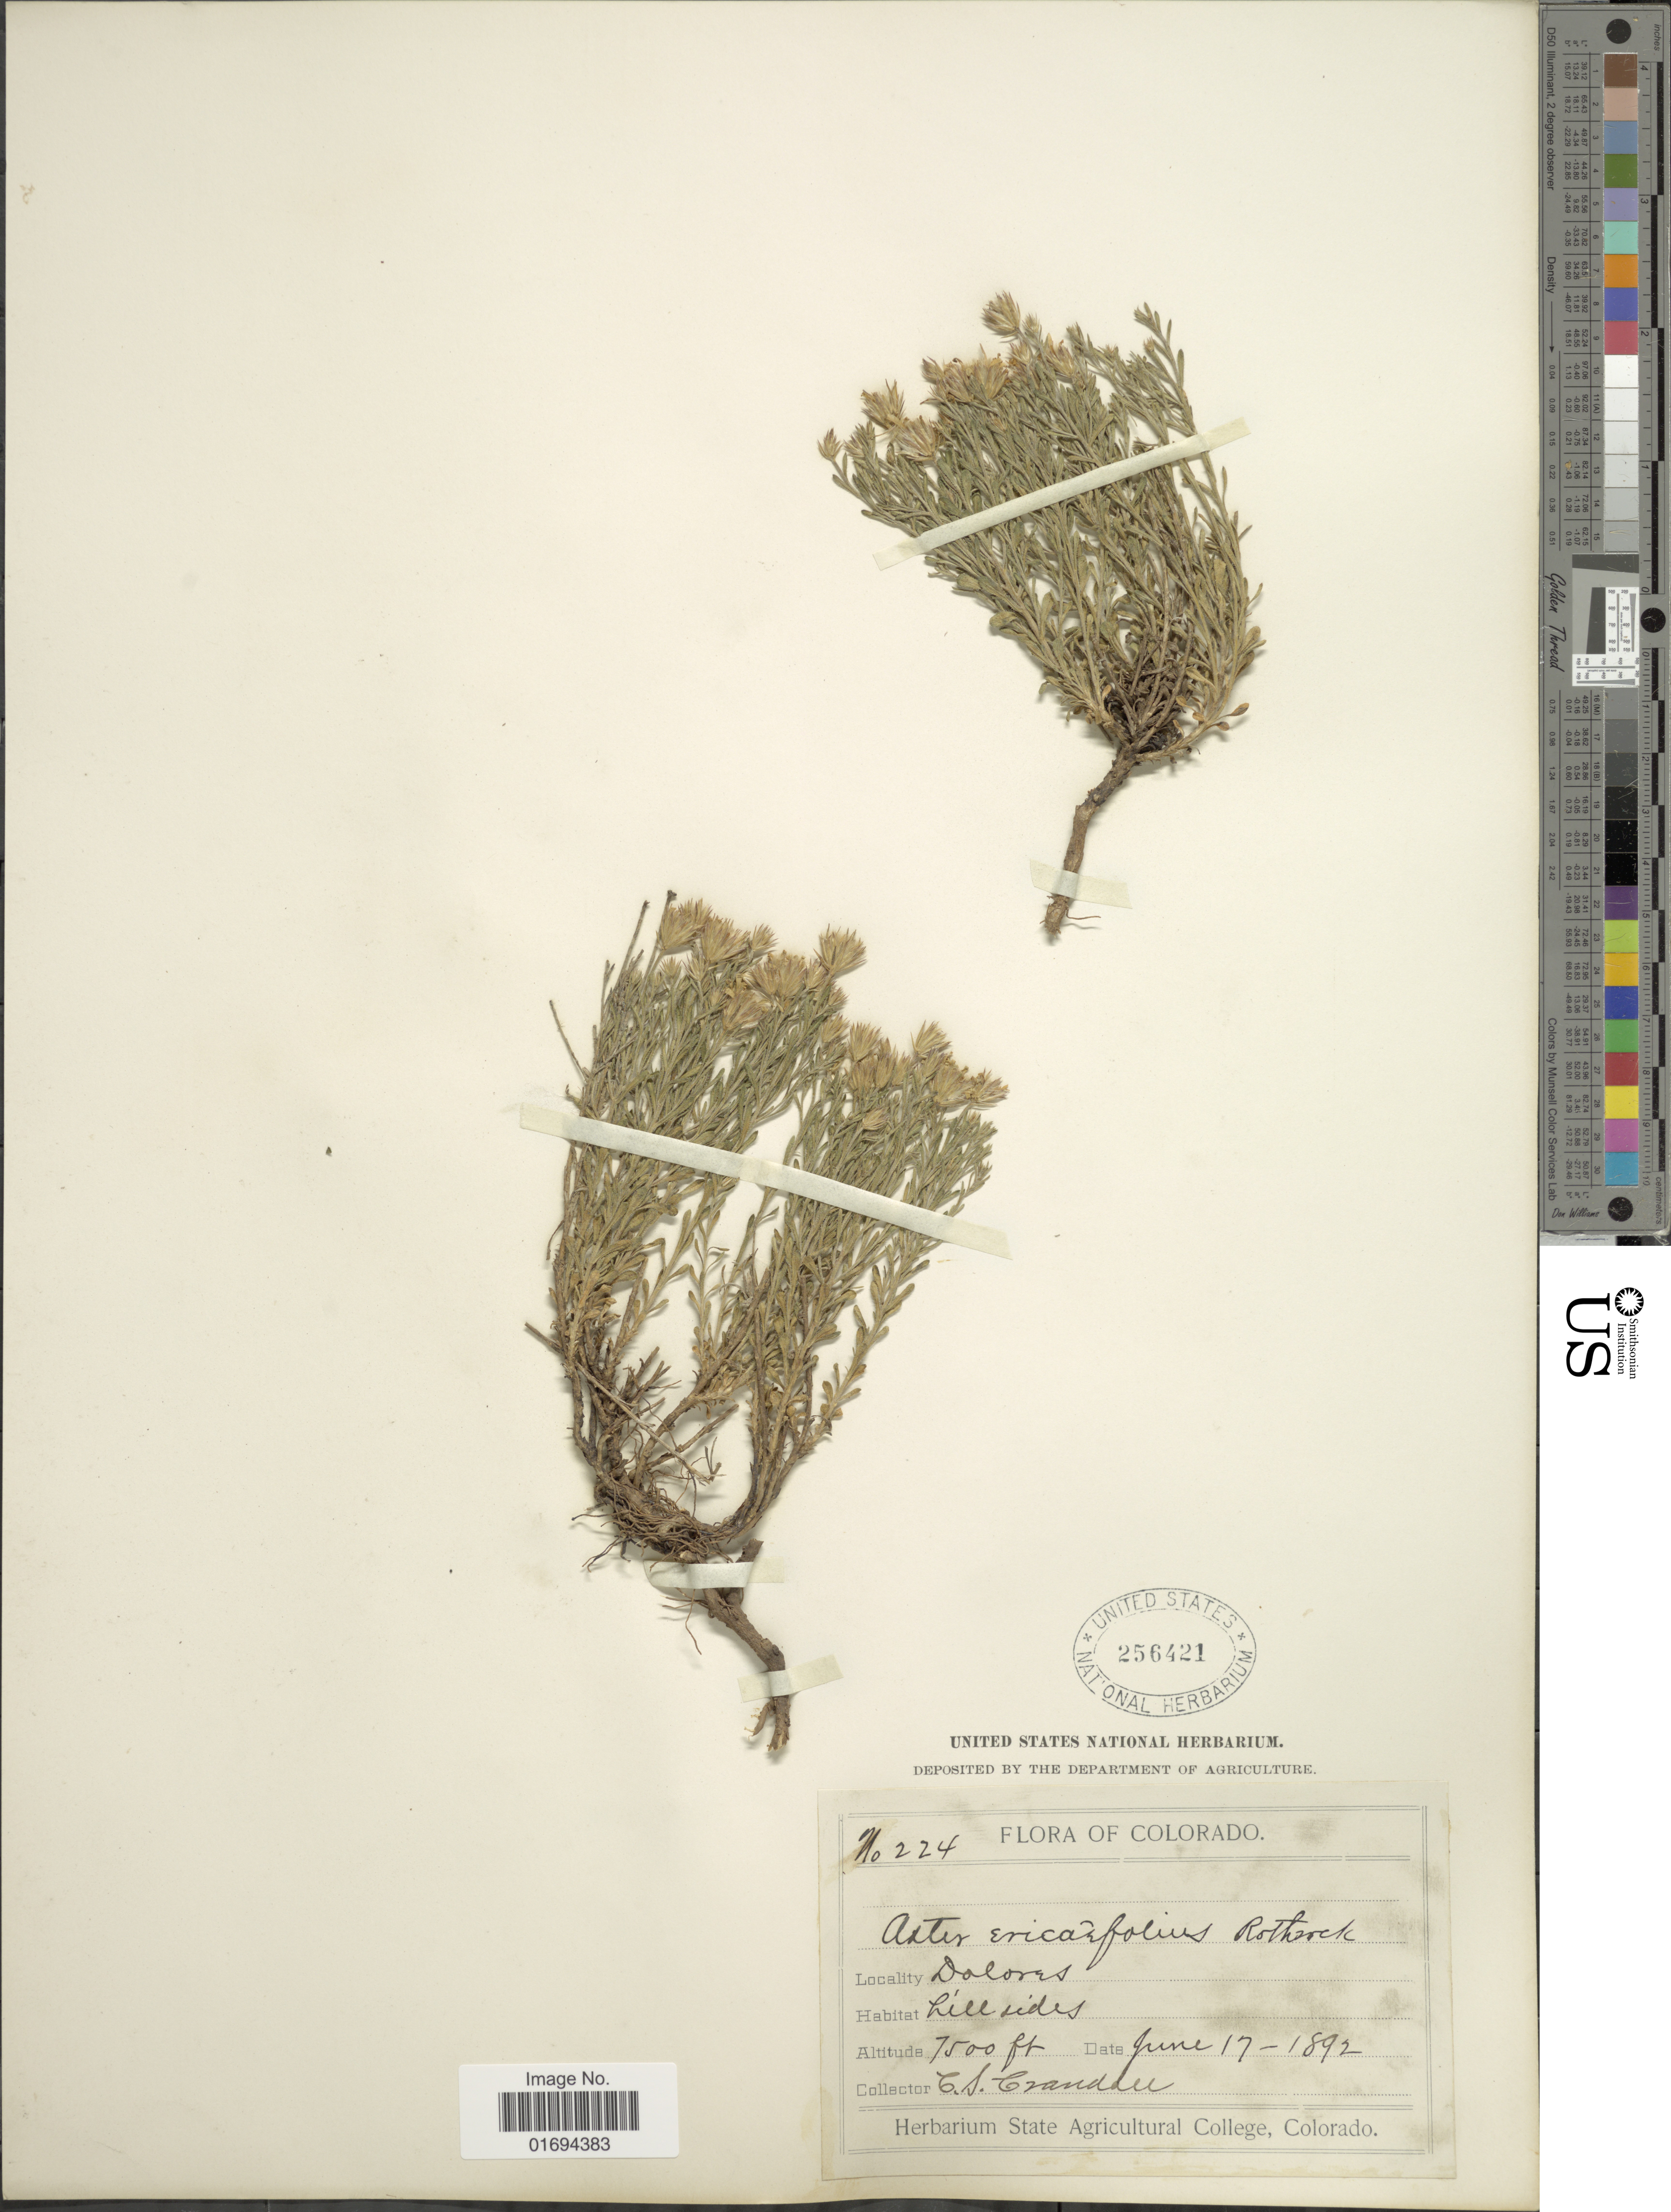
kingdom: Plantae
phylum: Tracheophyta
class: Magnoliopsida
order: Asterales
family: Asteraceae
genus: Chaetopappa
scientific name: Chaetopappa ericoides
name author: (Torr.) G.L. Nesom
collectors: G. Grandee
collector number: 224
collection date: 1892-06-17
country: United States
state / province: Colorado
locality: Dolores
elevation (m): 2286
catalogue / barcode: US 256421